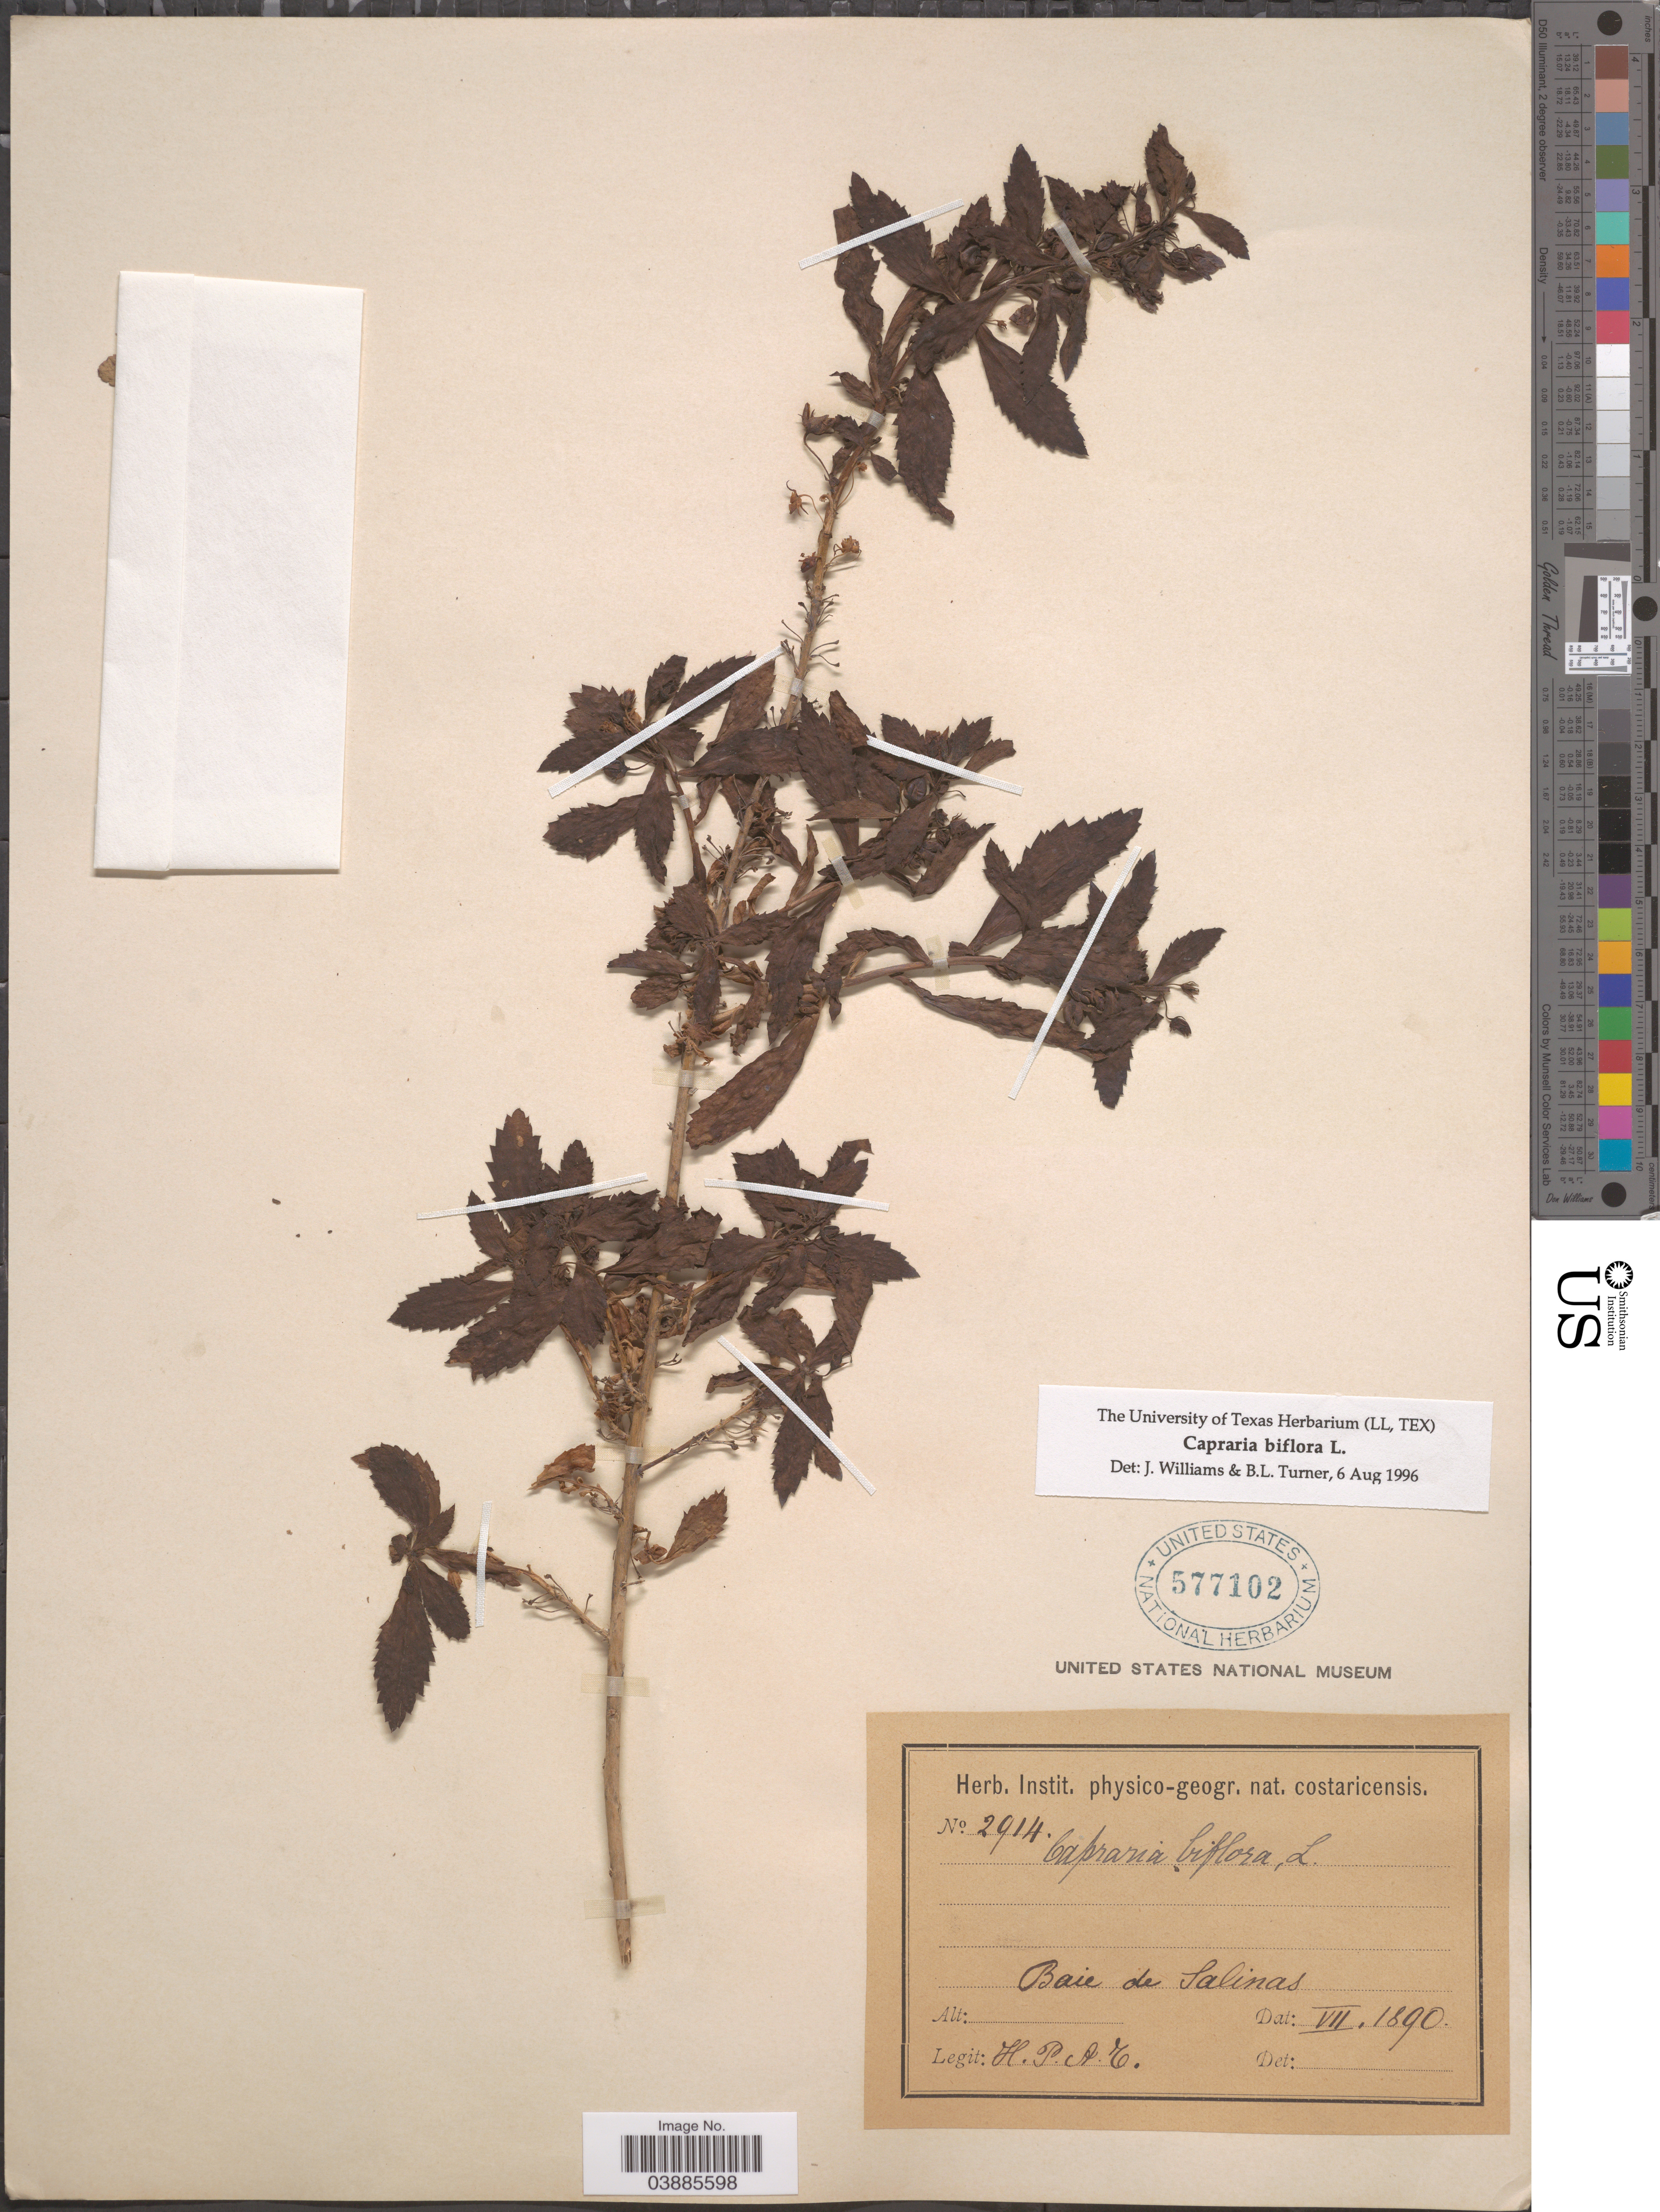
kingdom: Plantae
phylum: Tracheophyta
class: Magnoliopsida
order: Lamiales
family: Scrophulariaceae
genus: Capraria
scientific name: Capraria biflora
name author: L.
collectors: H. C.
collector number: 2914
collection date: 1890-07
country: Costa Rica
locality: Baie de Salinas.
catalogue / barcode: US 577102